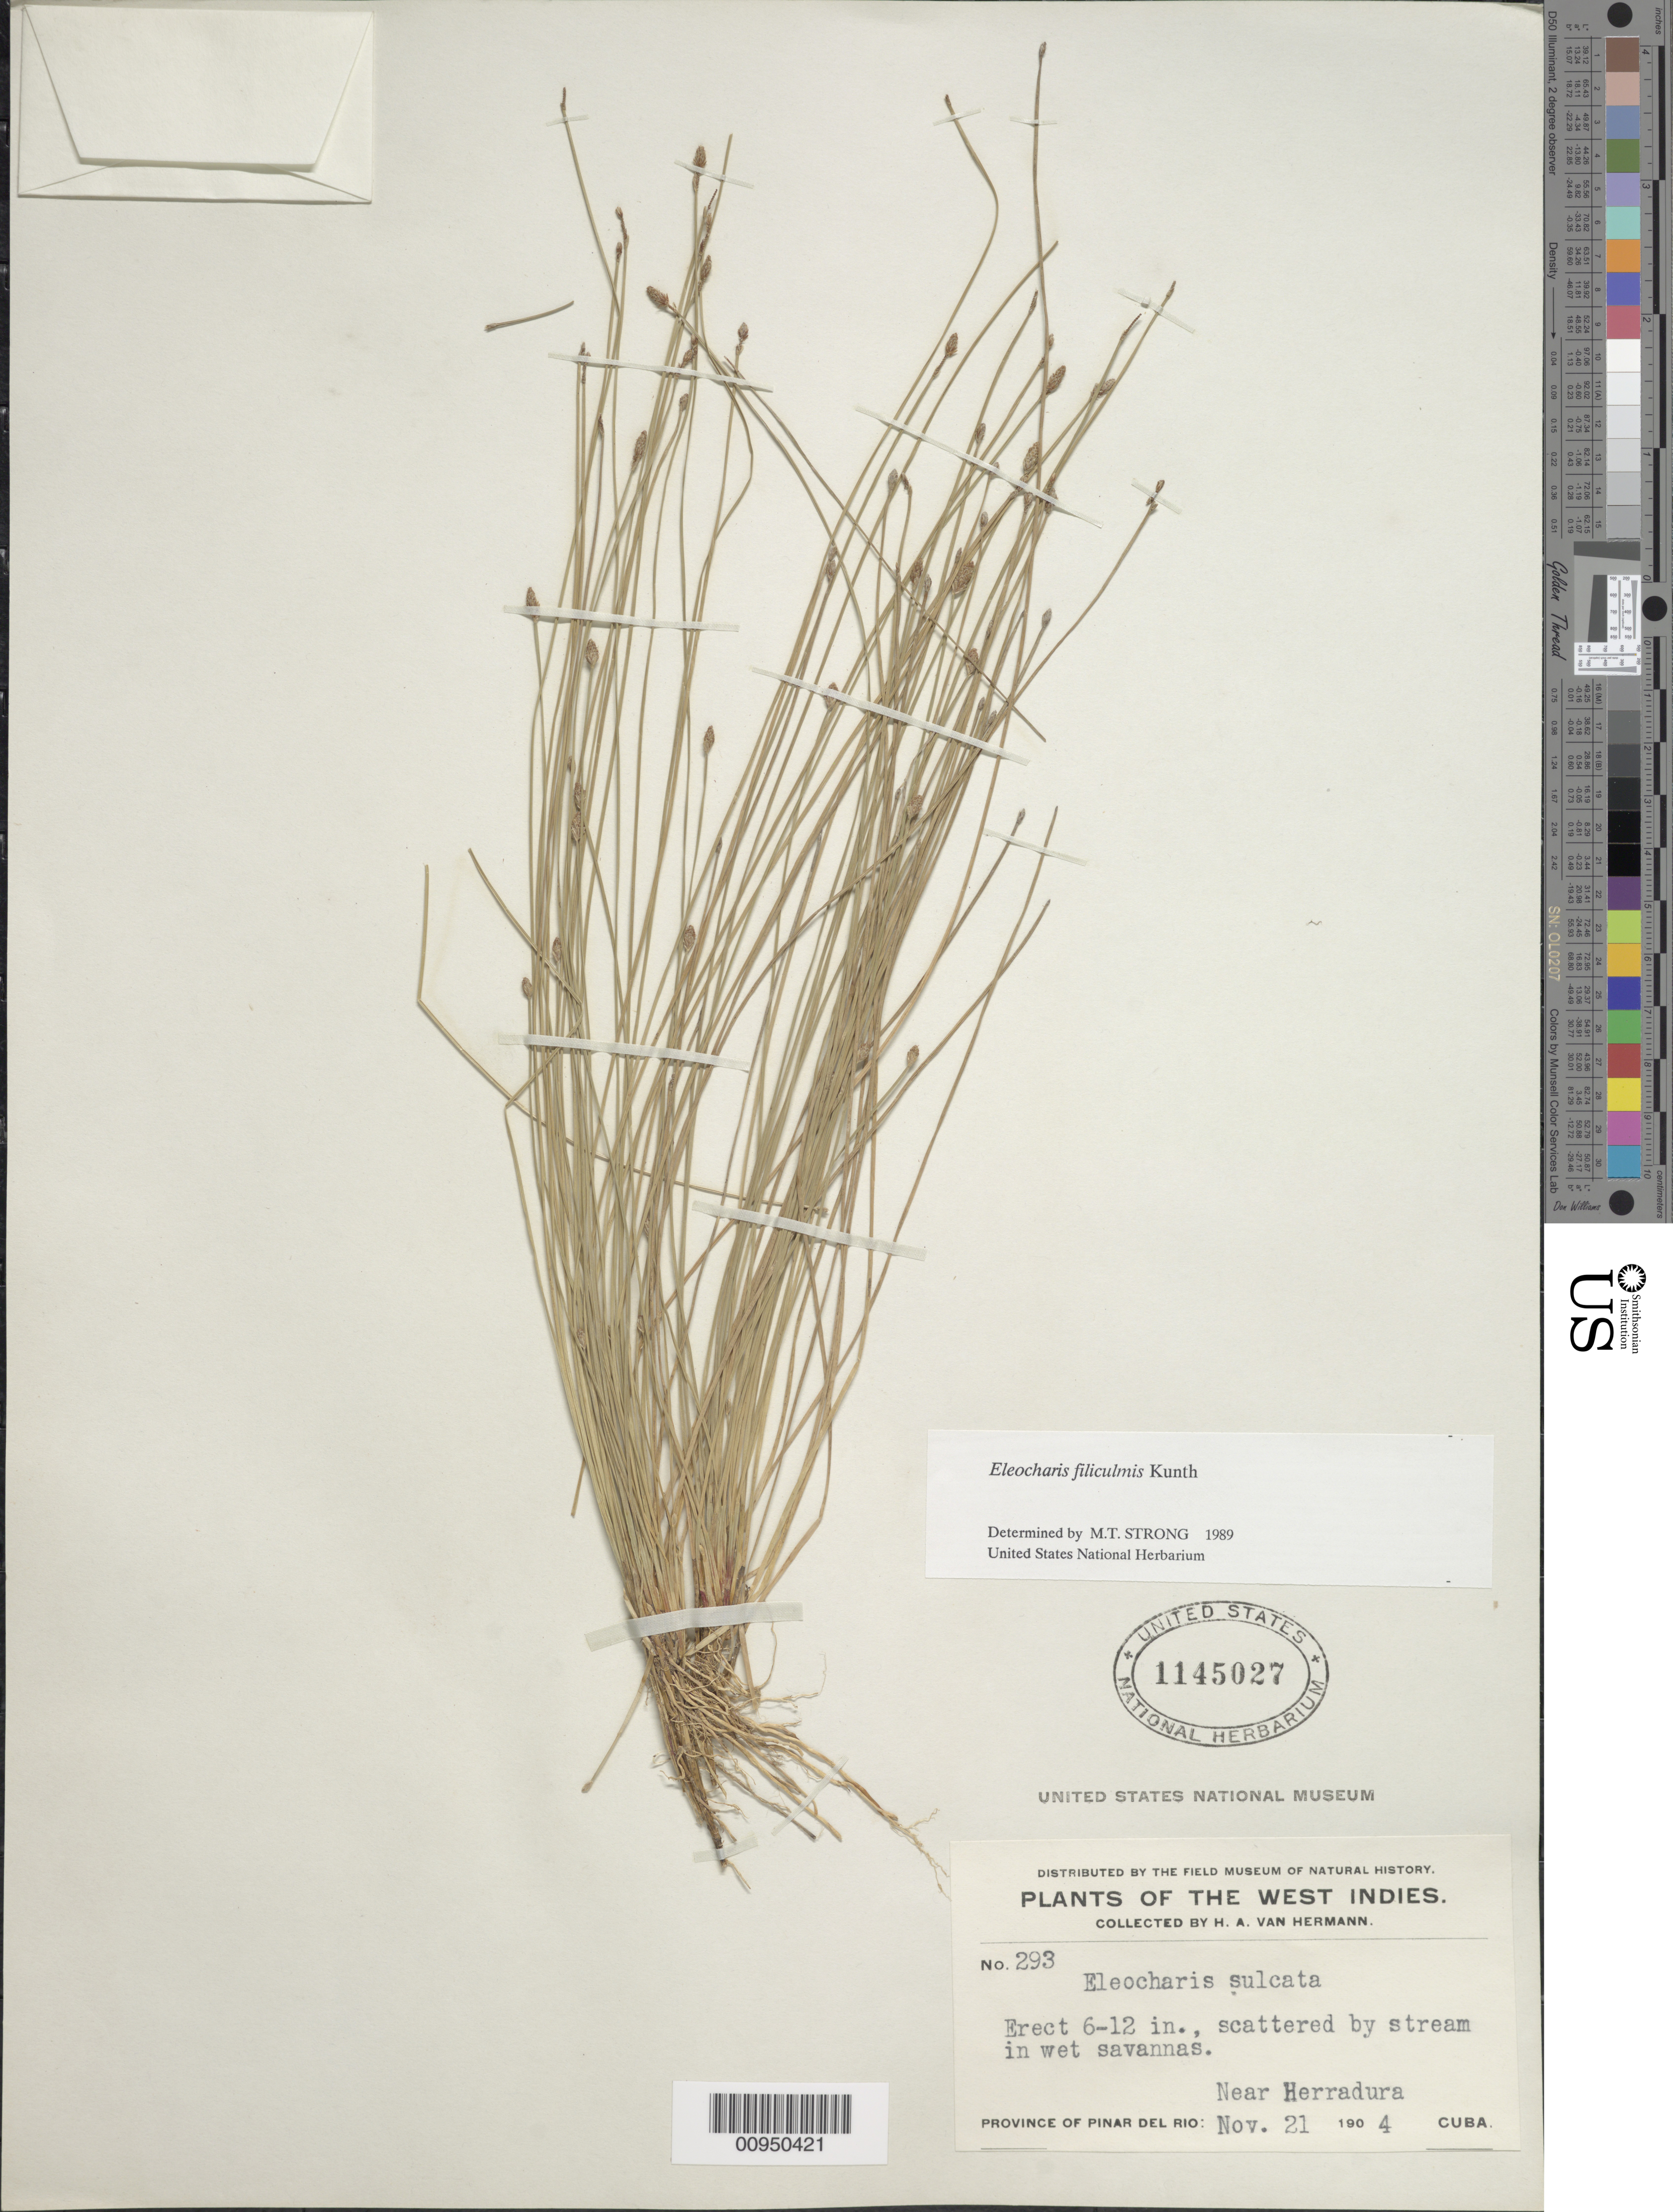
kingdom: Plantae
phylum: Tracheophyta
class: Liliopsida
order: Poales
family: Cyperaceae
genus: Eleocharis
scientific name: Eleocharis filiculmis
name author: Kunth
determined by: Strong, M. T., (US), Smithsonian Institution - National Museum of Natural History (UNITED STATES)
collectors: H. A. Van Hermann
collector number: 293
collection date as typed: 21 Nov 1904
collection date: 1904-11-21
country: Cuba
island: Cuba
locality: Savannas near Herradura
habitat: Scattered by stream in savannas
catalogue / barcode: US 1145027